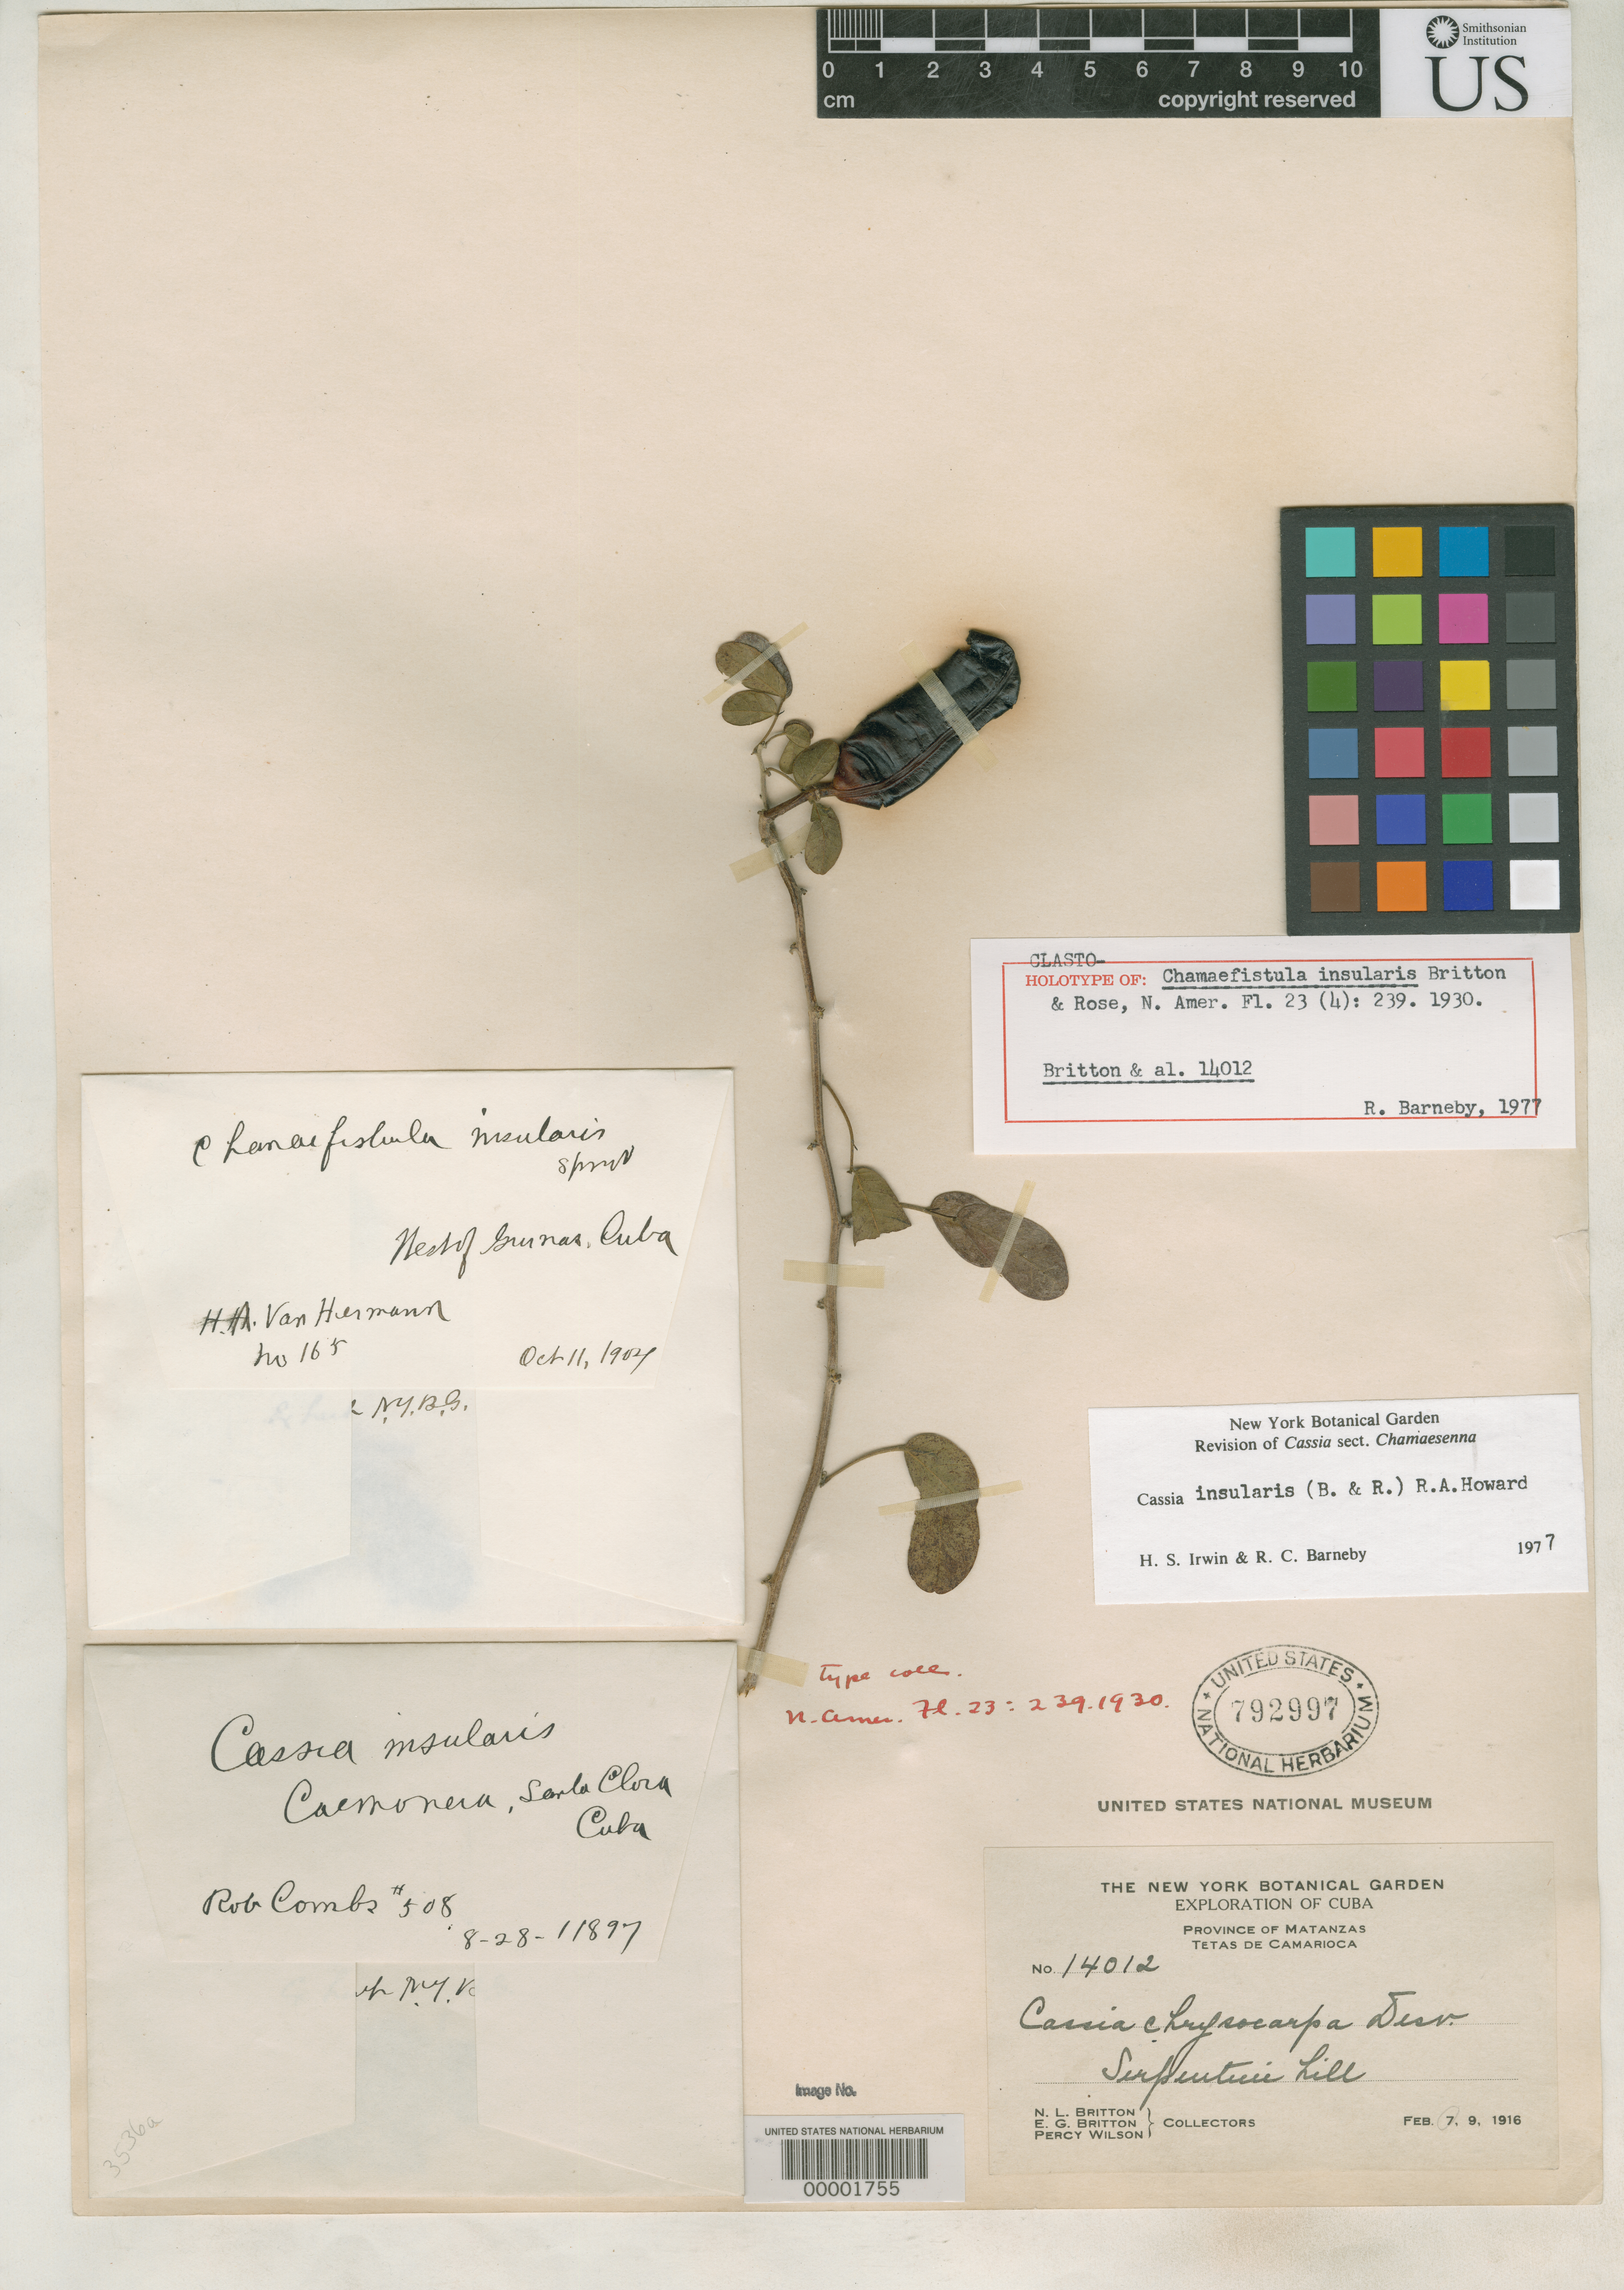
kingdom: Plantae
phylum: Tracheophyta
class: Magnoliopsida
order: Fabales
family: Fabaceae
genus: Chamaefistula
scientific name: Chamaefistula insularis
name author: Britton & Rose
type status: Holotype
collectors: N. Britton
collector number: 14012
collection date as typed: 07 Feb 1916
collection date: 1916-02-07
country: Cuba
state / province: Matanzas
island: Greater Antilles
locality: Tetas de Camarioca.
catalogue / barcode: US 792997